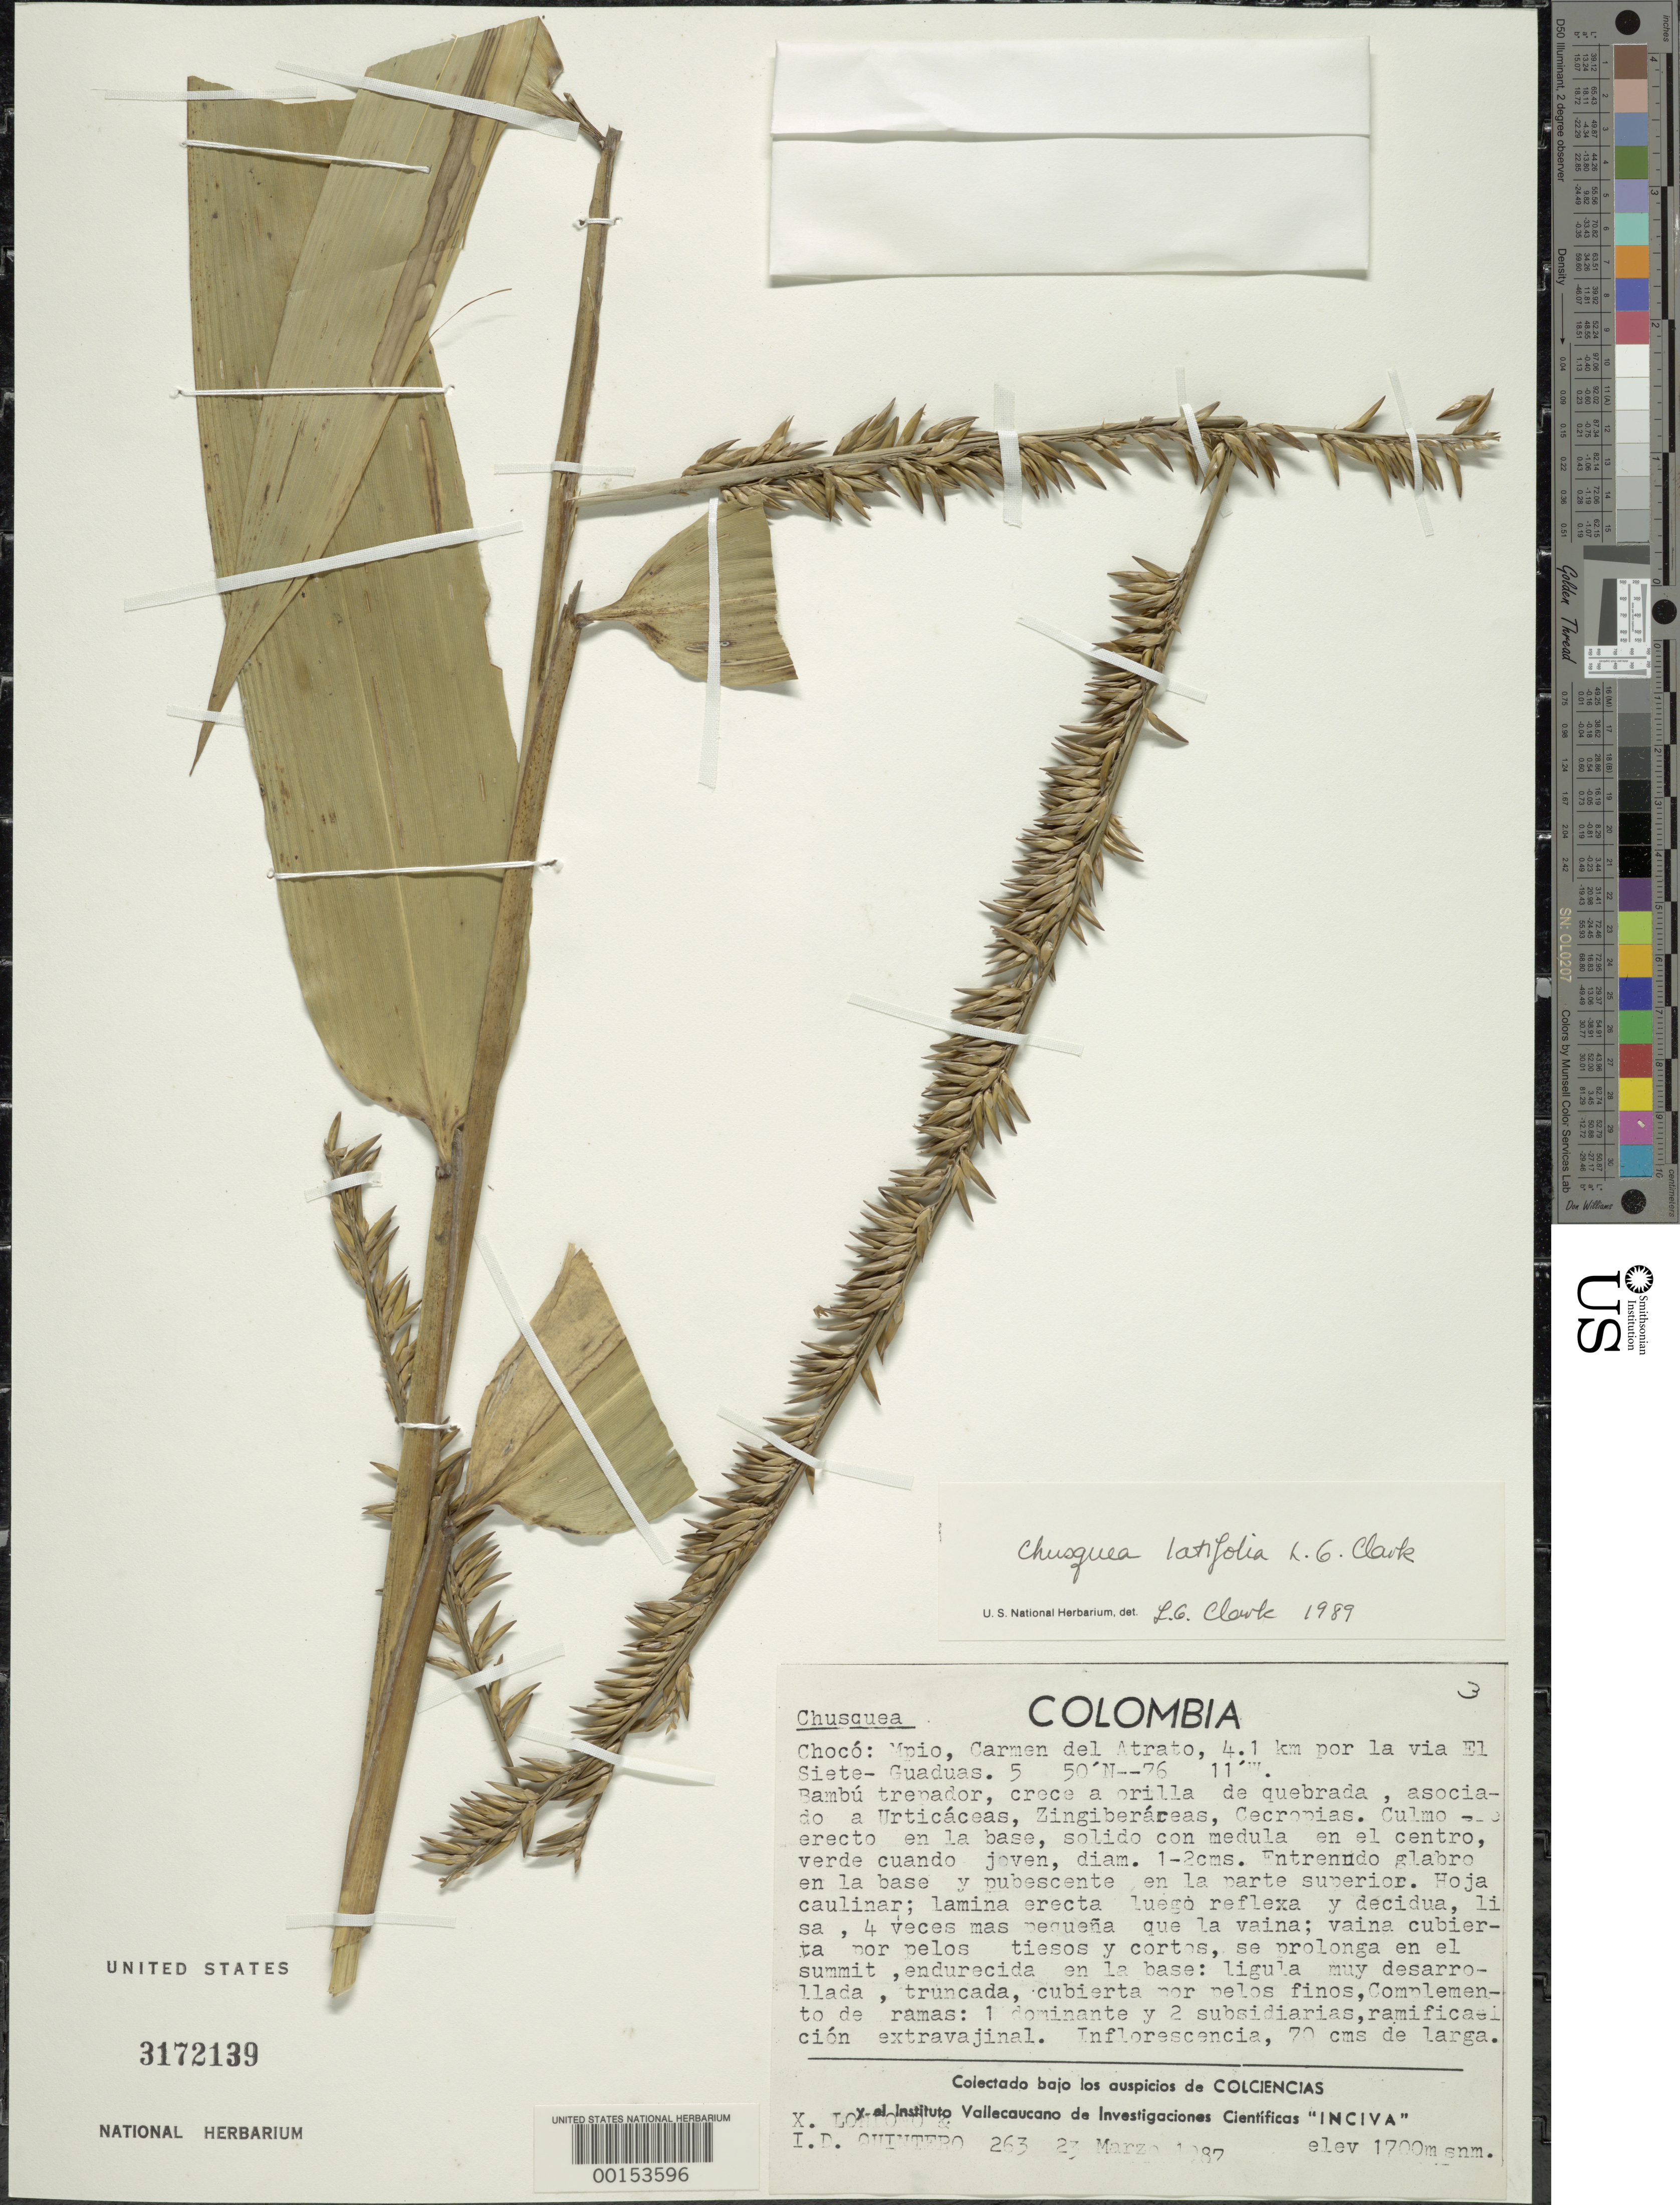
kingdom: Plantae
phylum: Tracheophyta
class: Liliopsida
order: Poales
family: Poaceae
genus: Chusquea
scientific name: Chusquea latifolia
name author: L.G. Clark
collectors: X. Londoño & I. Quintero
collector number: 263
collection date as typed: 23 Mar 1987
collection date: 1987-03-23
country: Colombia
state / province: Chocó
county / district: El Carmen ?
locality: Mun. Carmen del Atrato, 4.1 km of el Siete-Guaduas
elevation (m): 1700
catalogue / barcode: US 3172139